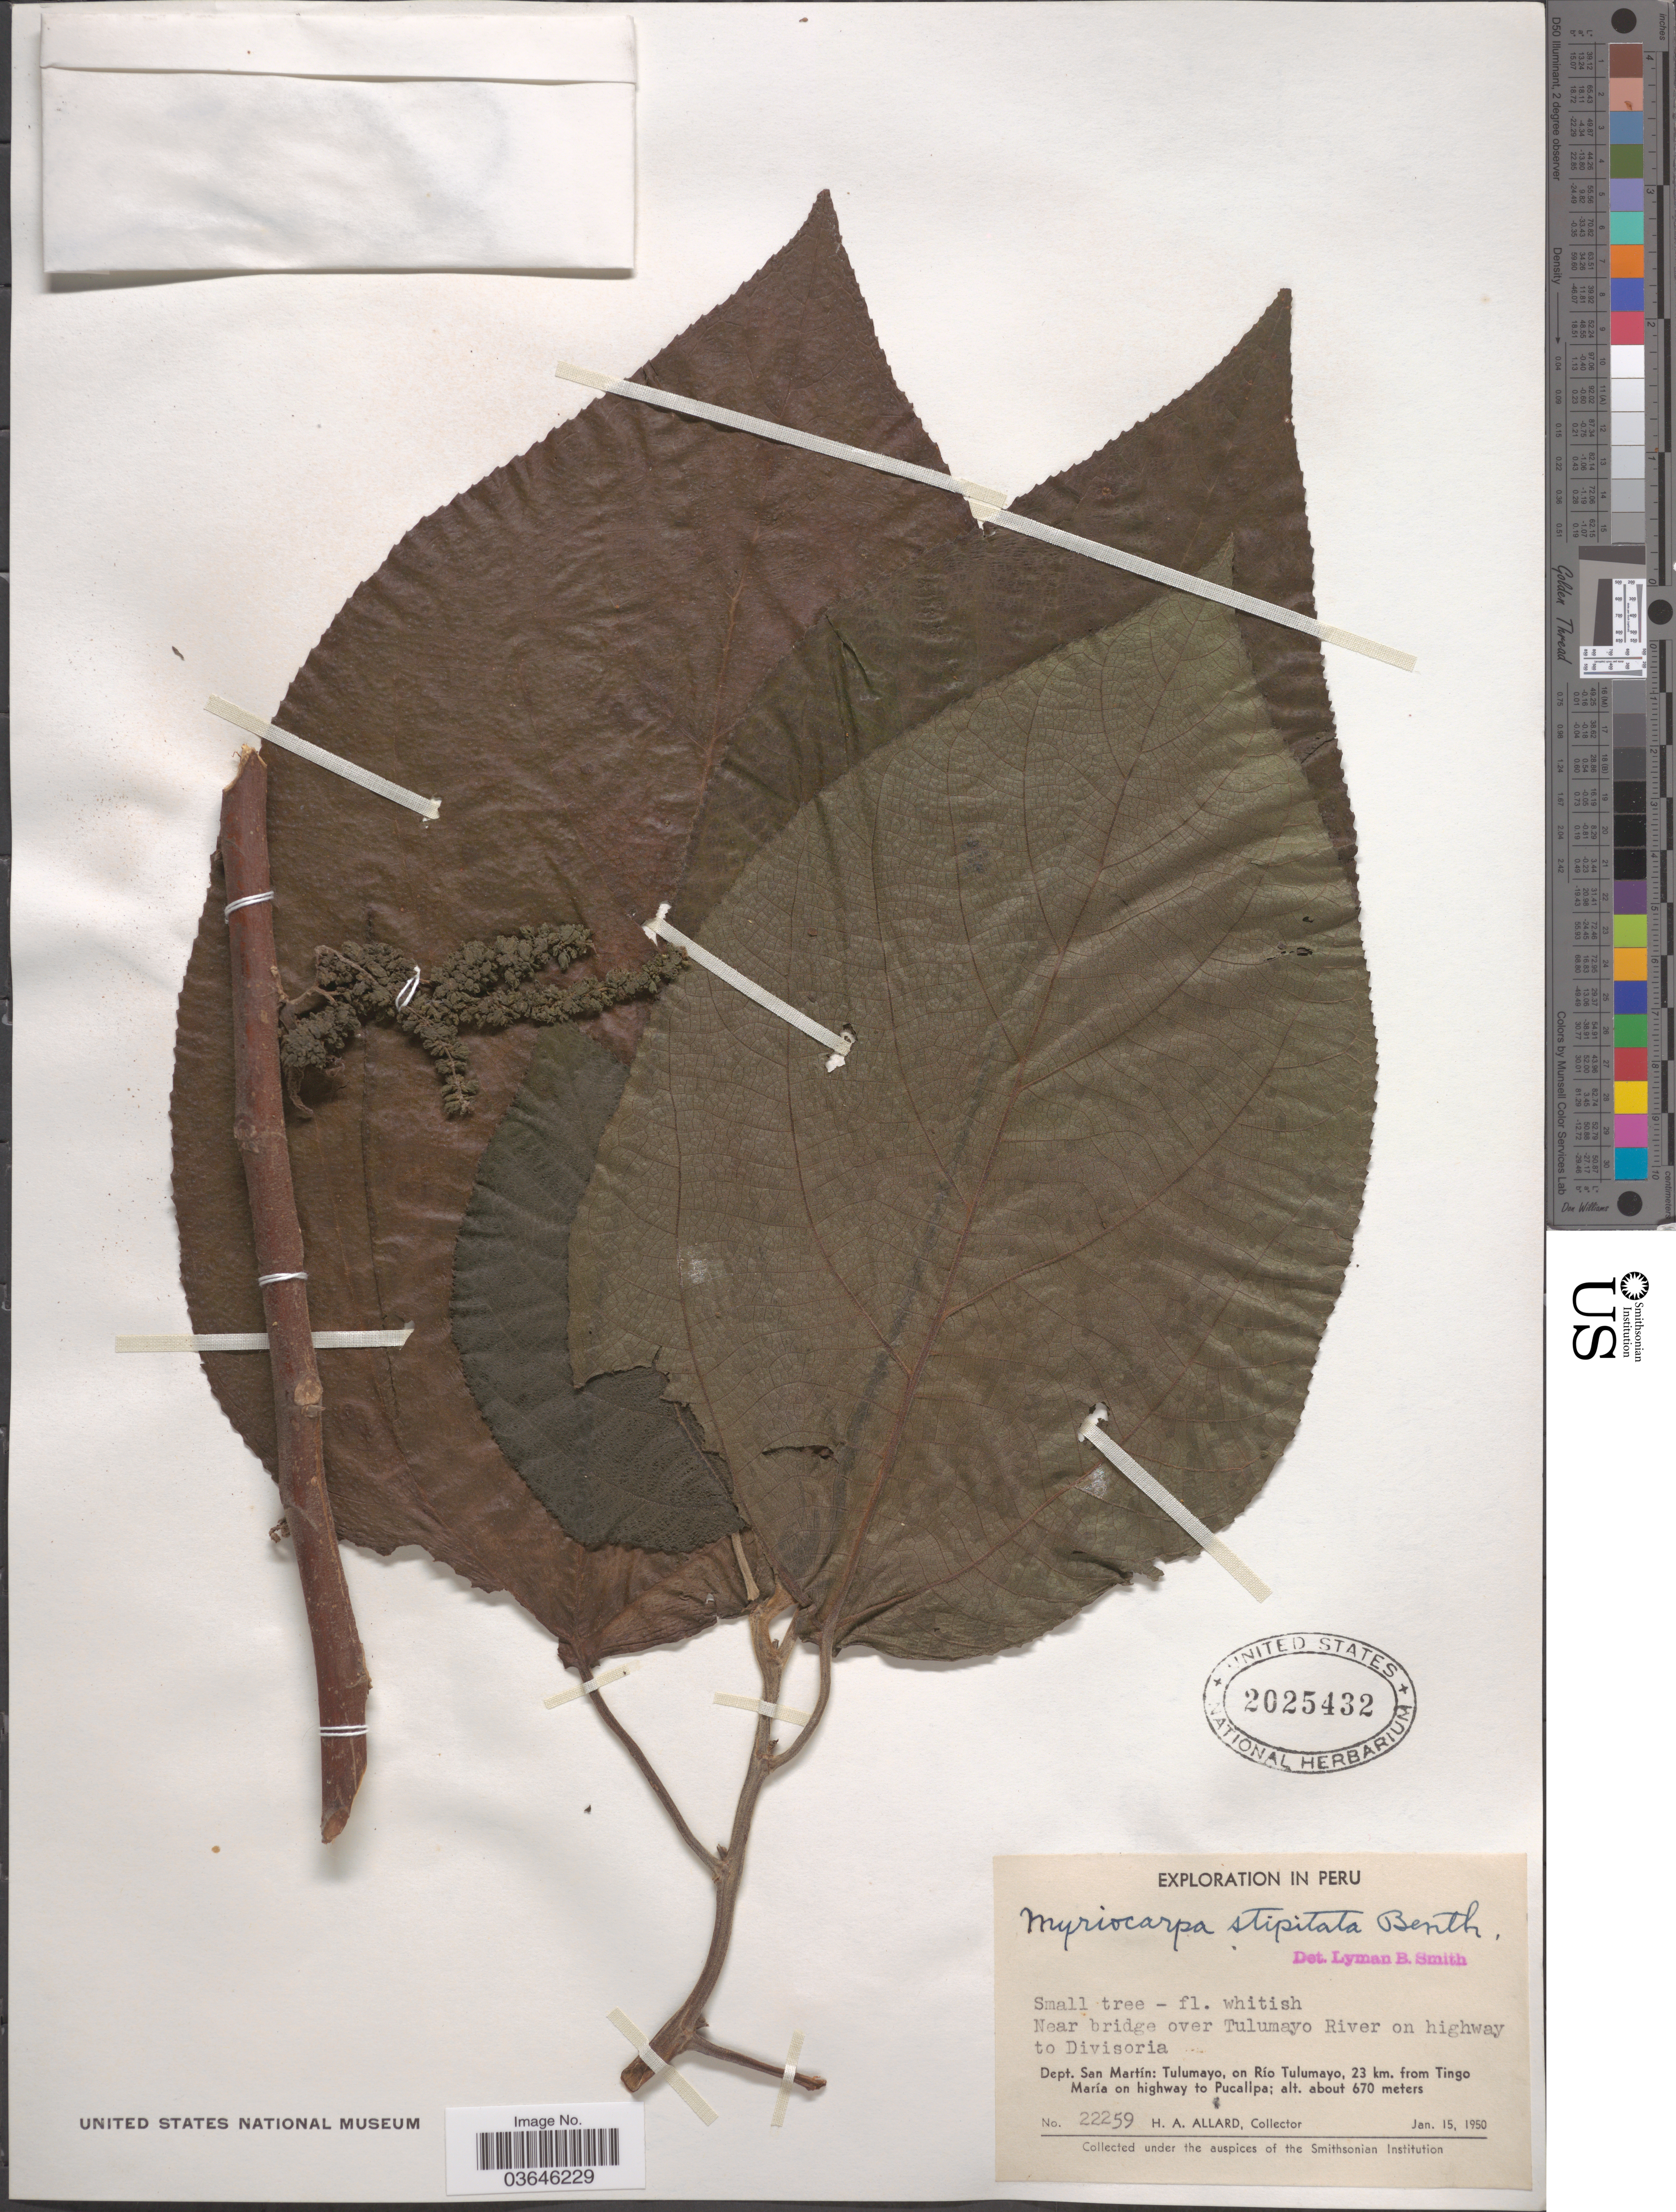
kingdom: Plantae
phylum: Tracheophyta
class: Magnoliopsida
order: Rosales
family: Urticaceae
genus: Myriocarpa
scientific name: Myriocarpa stipitata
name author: Benth.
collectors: H. A. Allard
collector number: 22259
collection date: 1950-01-15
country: Peru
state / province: San Martín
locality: Near bridge over Tulumayo River on highway to Divisoria. Dept. San Martín: Tulumayo, on Río Tulumayo, 23 km. from Tingo María on highway to Pucallpa.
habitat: near bridge over river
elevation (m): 670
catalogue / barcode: US 2025432